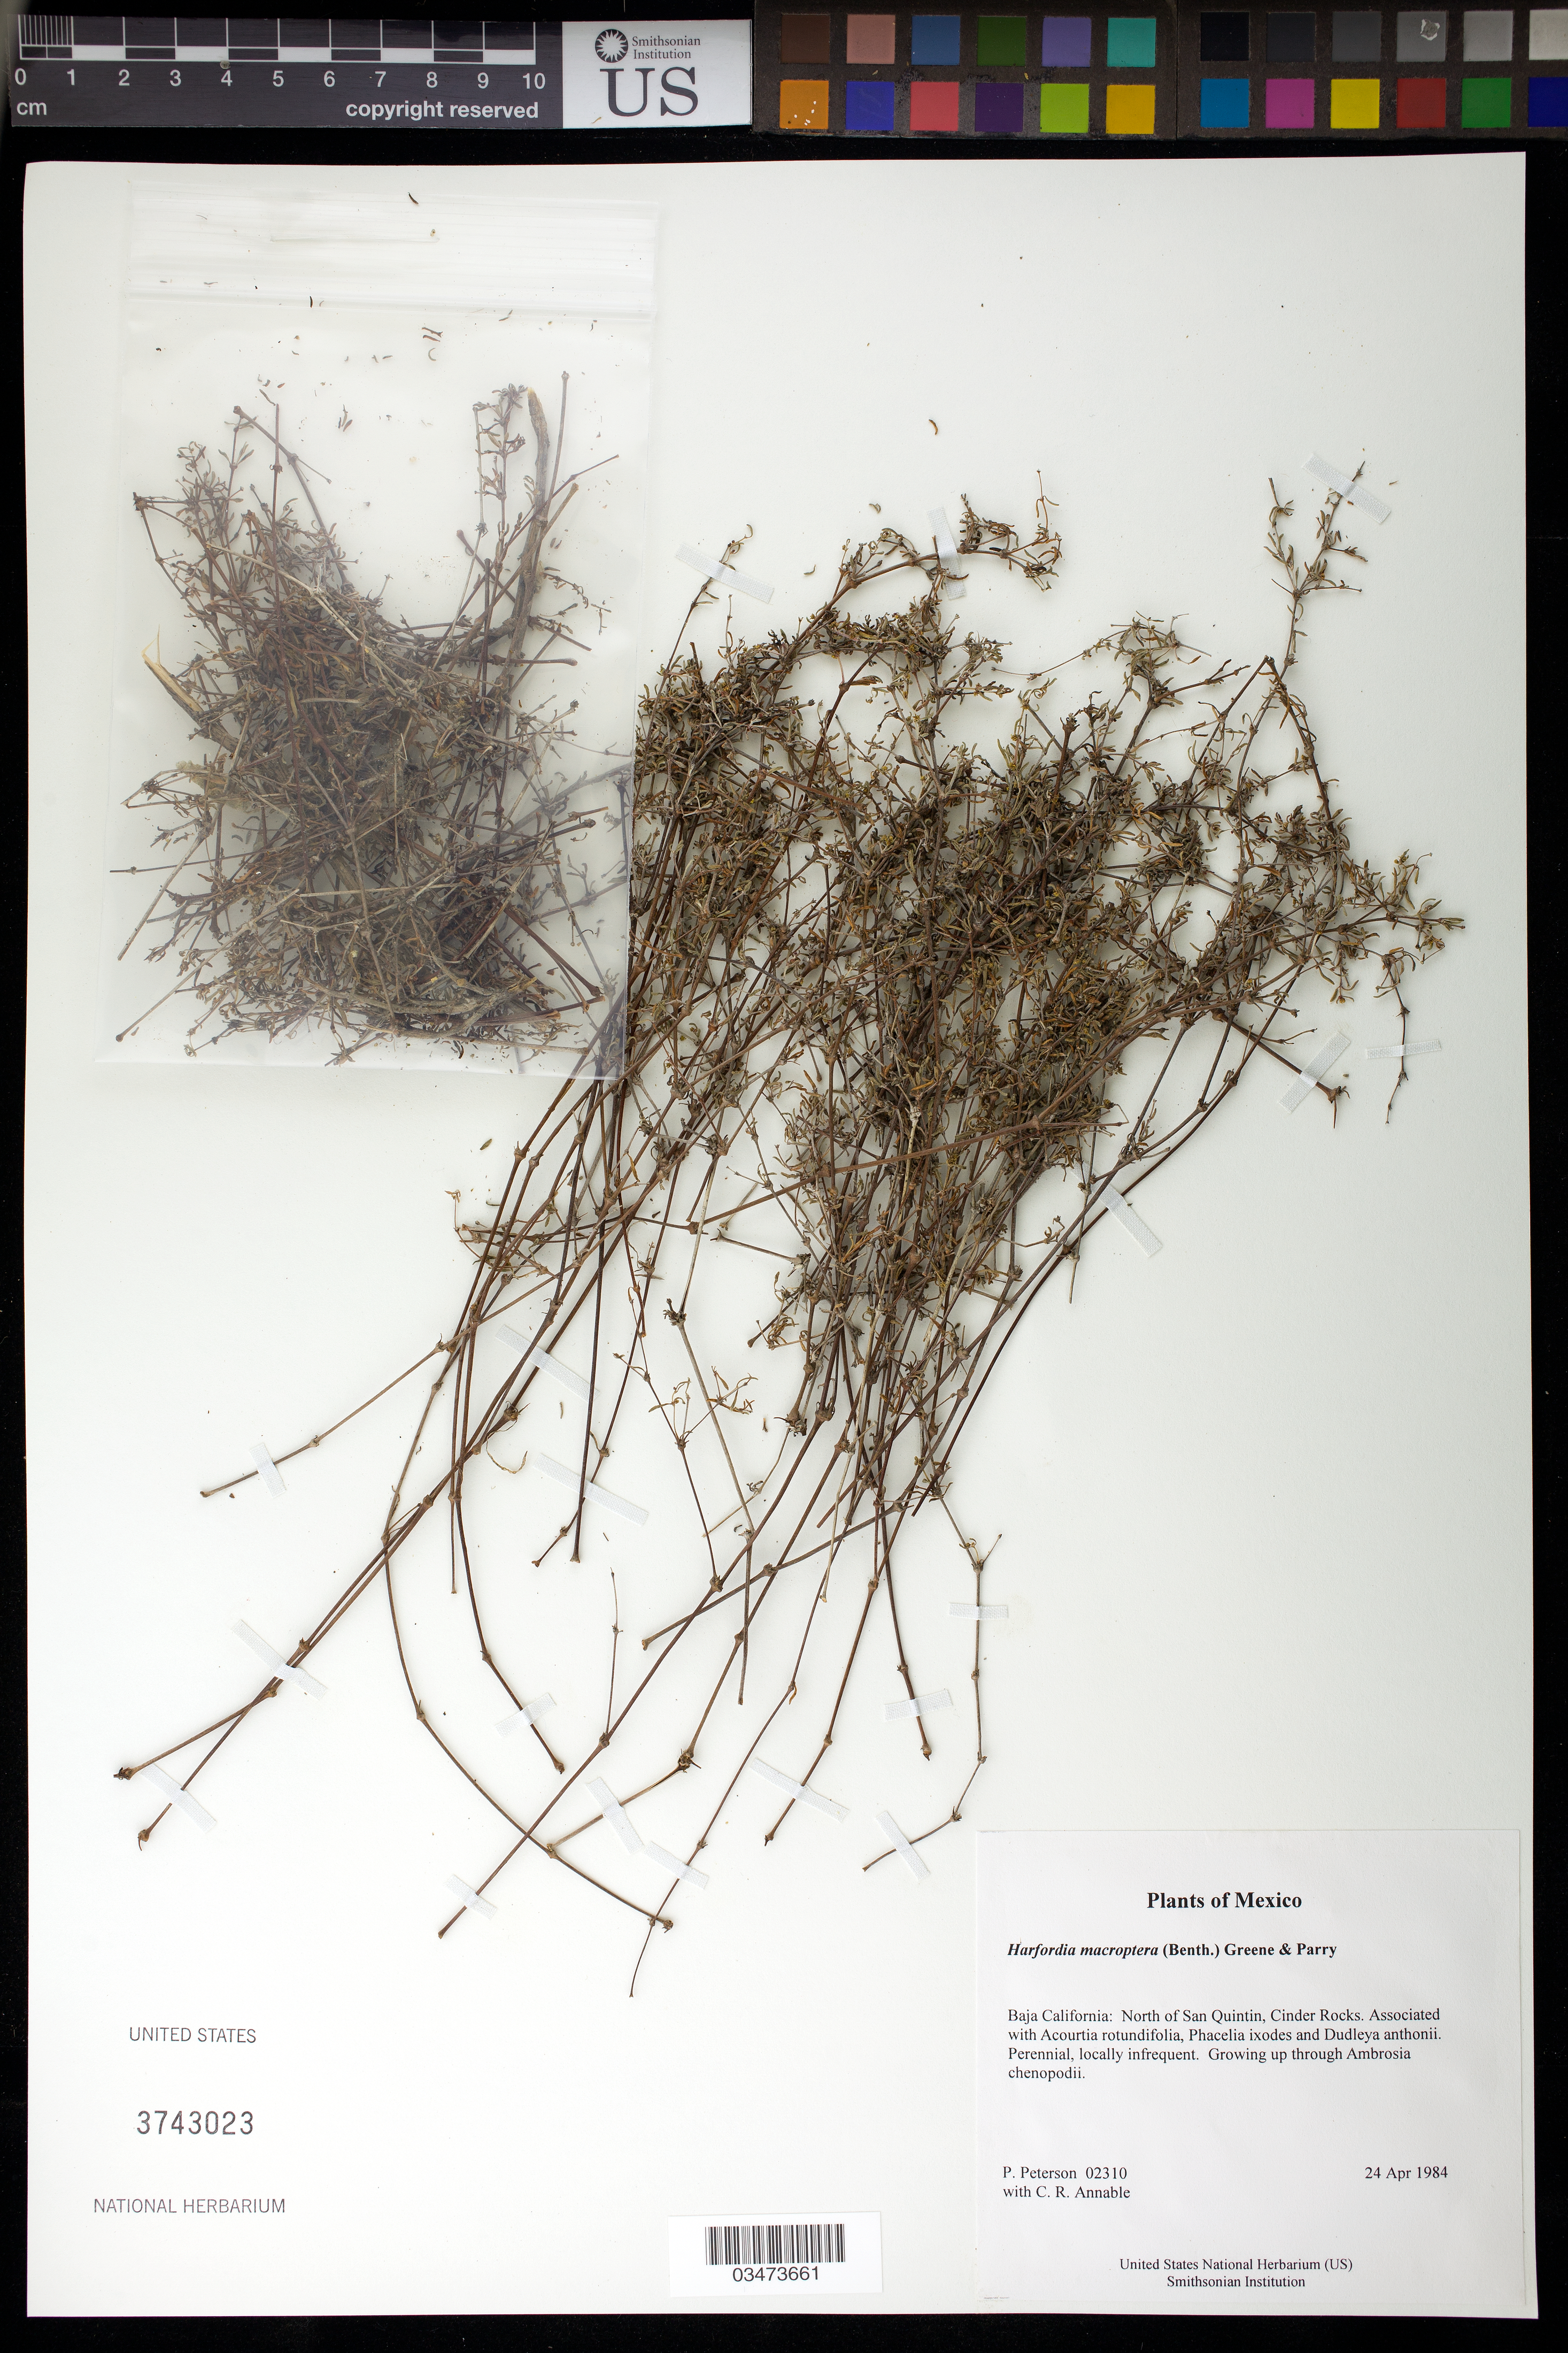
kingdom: Plantae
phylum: Tracheophyta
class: Magnoliopsida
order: Caryophyllales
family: Polygonaceae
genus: Harfordia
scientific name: Harfordia macroptera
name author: (Benth.) Greene & Parry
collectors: P. M. Peterson & C. R. Annable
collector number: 02310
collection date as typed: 24 Apr 1984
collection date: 1984-04-24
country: Mexico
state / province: Baja California Norte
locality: North of San Quintin, Cinder Rocks.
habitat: Associated with Acourtia rotundifolia, Phacelia ixodes and Dudleya anthonii.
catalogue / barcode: US 3743023